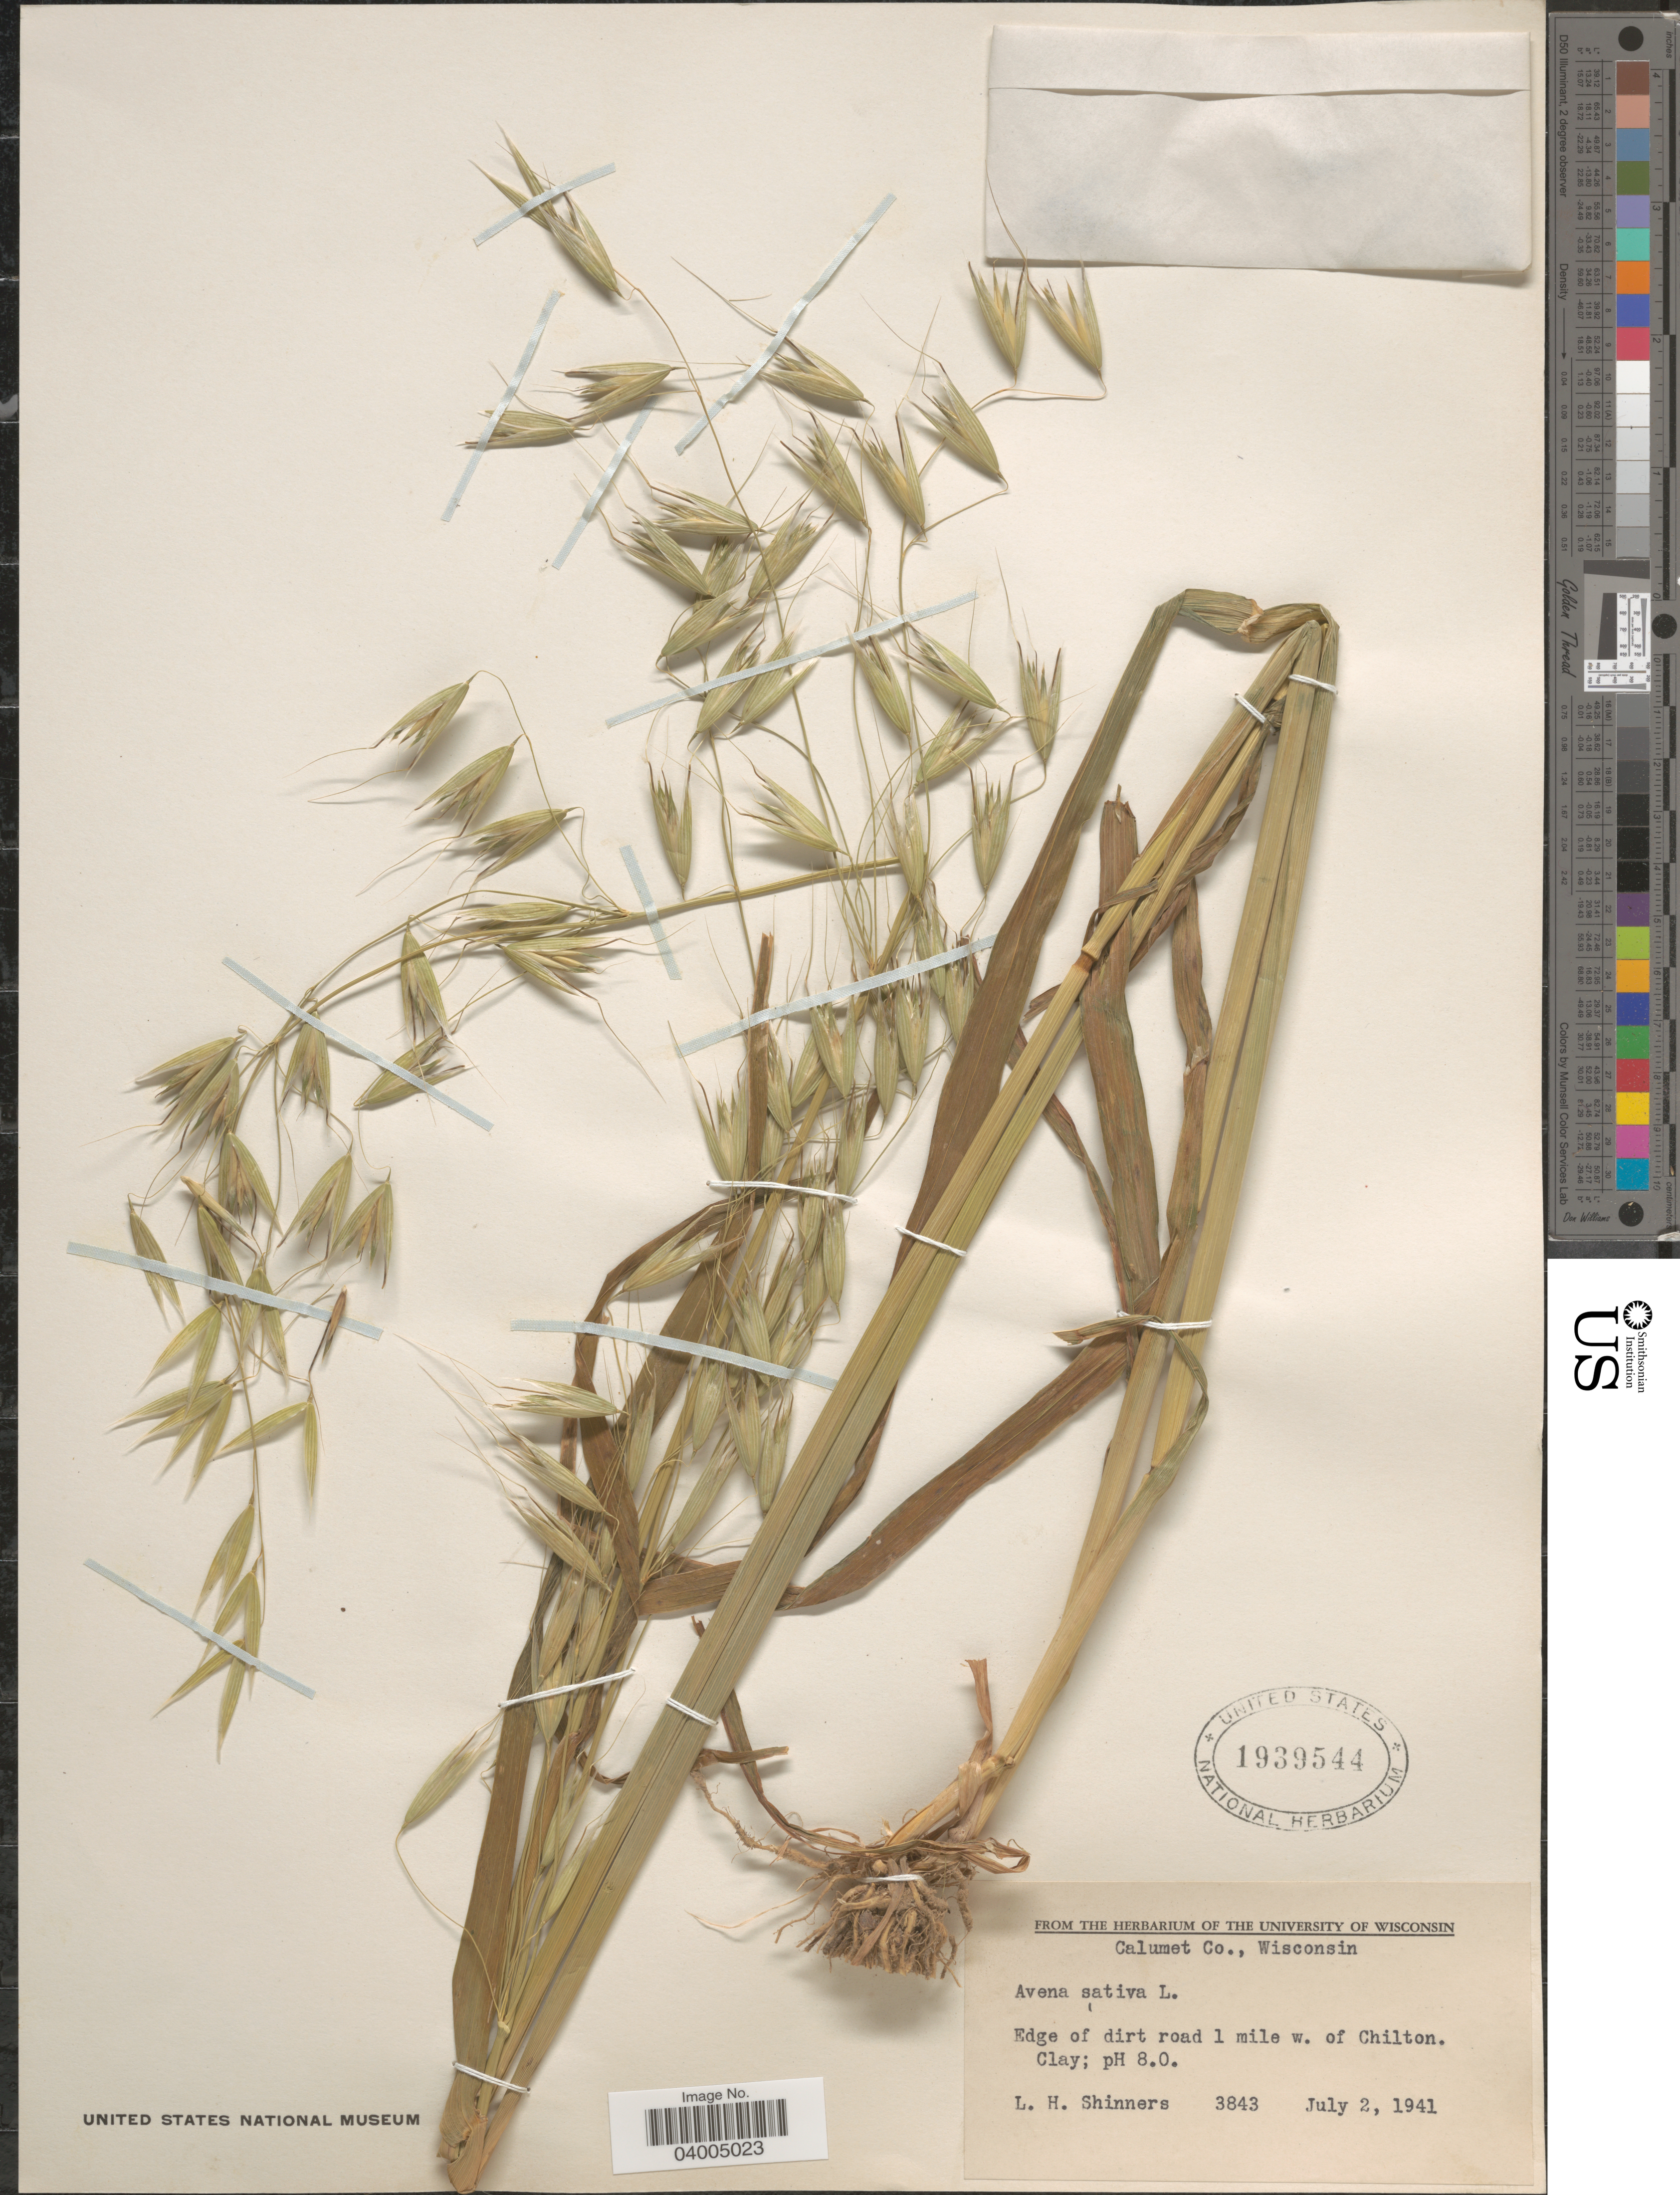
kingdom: Plantae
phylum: Tracheophyta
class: Liliopsida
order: Poales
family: Poaceae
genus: Avena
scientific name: Avena sativa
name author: L.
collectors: L. H. Shinners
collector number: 3843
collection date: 1941-07-02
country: United States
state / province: Wisconsin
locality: Calumet Co. Edge of dirt road 1 mile w. of Chilton.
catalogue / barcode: US 1939544